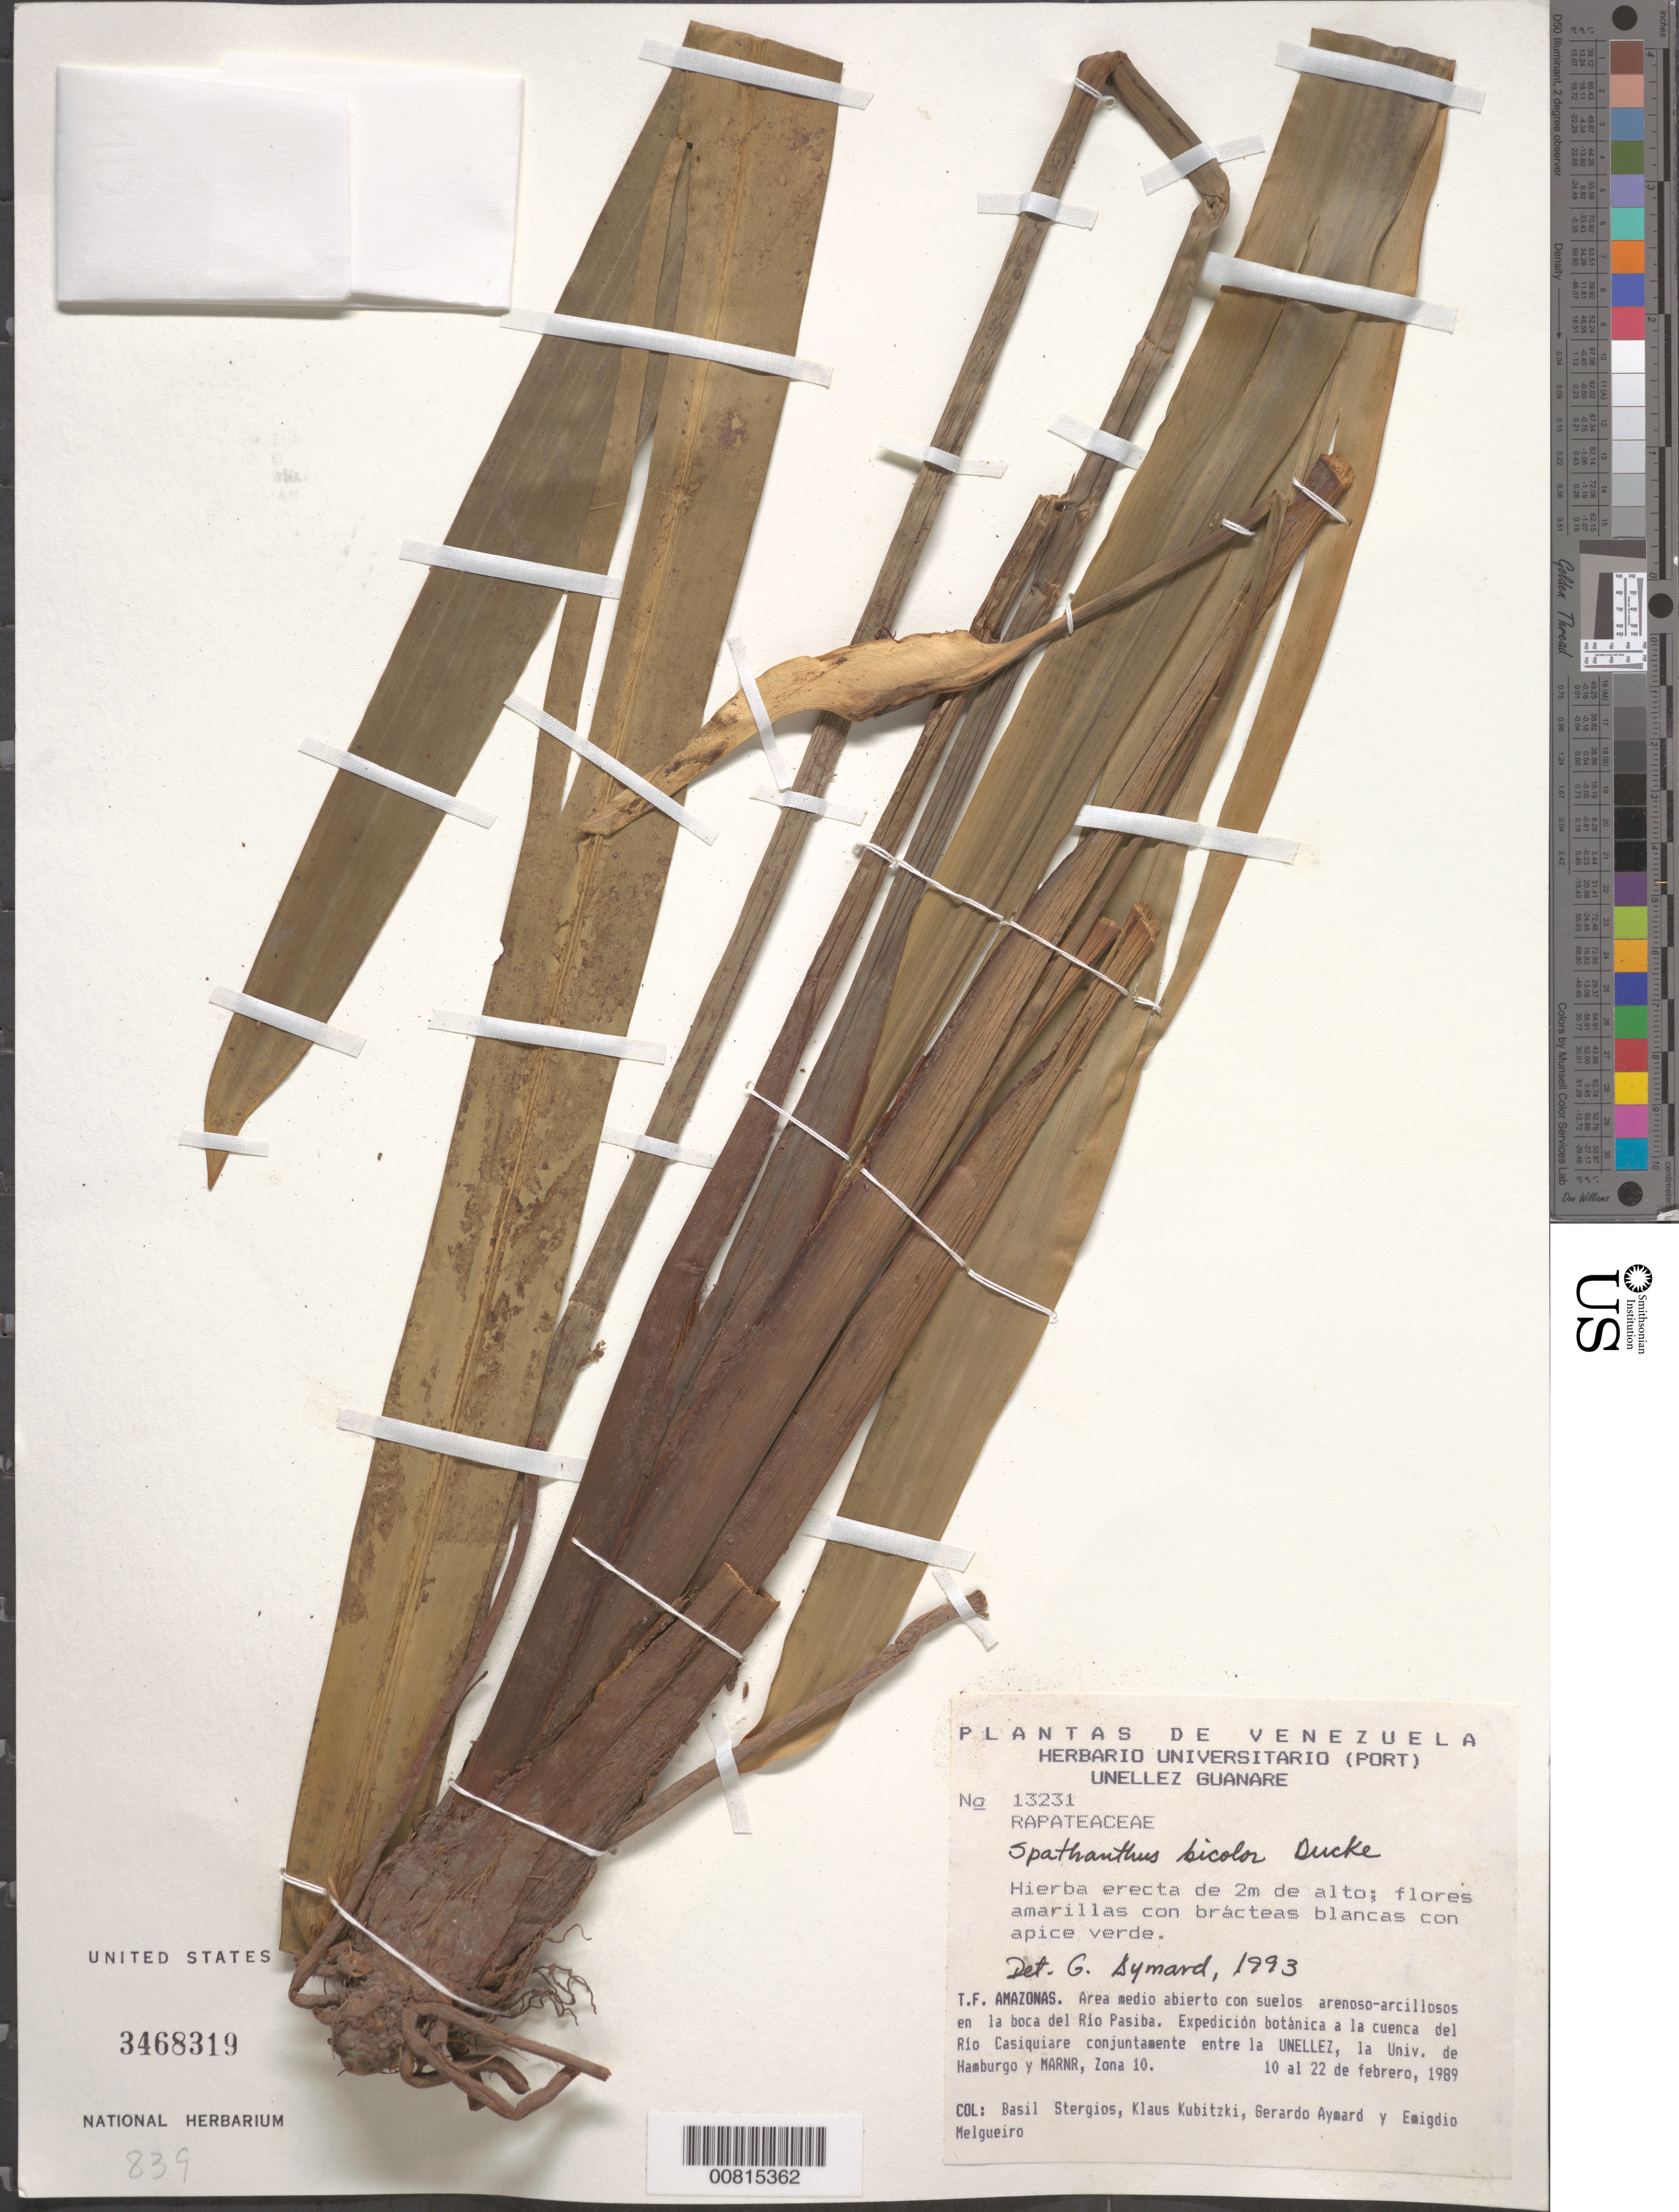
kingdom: Plantae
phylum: Tracheophyta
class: Liliopsida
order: Poales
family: Rapateaceae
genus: Spathanthus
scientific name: Spathanthus bicolor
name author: Ducke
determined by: Aymard C., G. A., (PORT), Univ. Nac. Exp. de los Llanos Ezequiel Zamora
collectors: B. G. Stergios, K. Kubitzki, G. A. Aymard & E. Melgueiro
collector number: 13231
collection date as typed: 10-Feb-89 to 22-Feb-89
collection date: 1989-02-10/1989-02-22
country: Venezuela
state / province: Amazonas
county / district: Río Negro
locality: Río Casiquiare, en la boca del Pasiba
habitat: Area medio abierto con suelos arenoso-arcillosos en la boca del río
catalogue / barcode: US 3468319